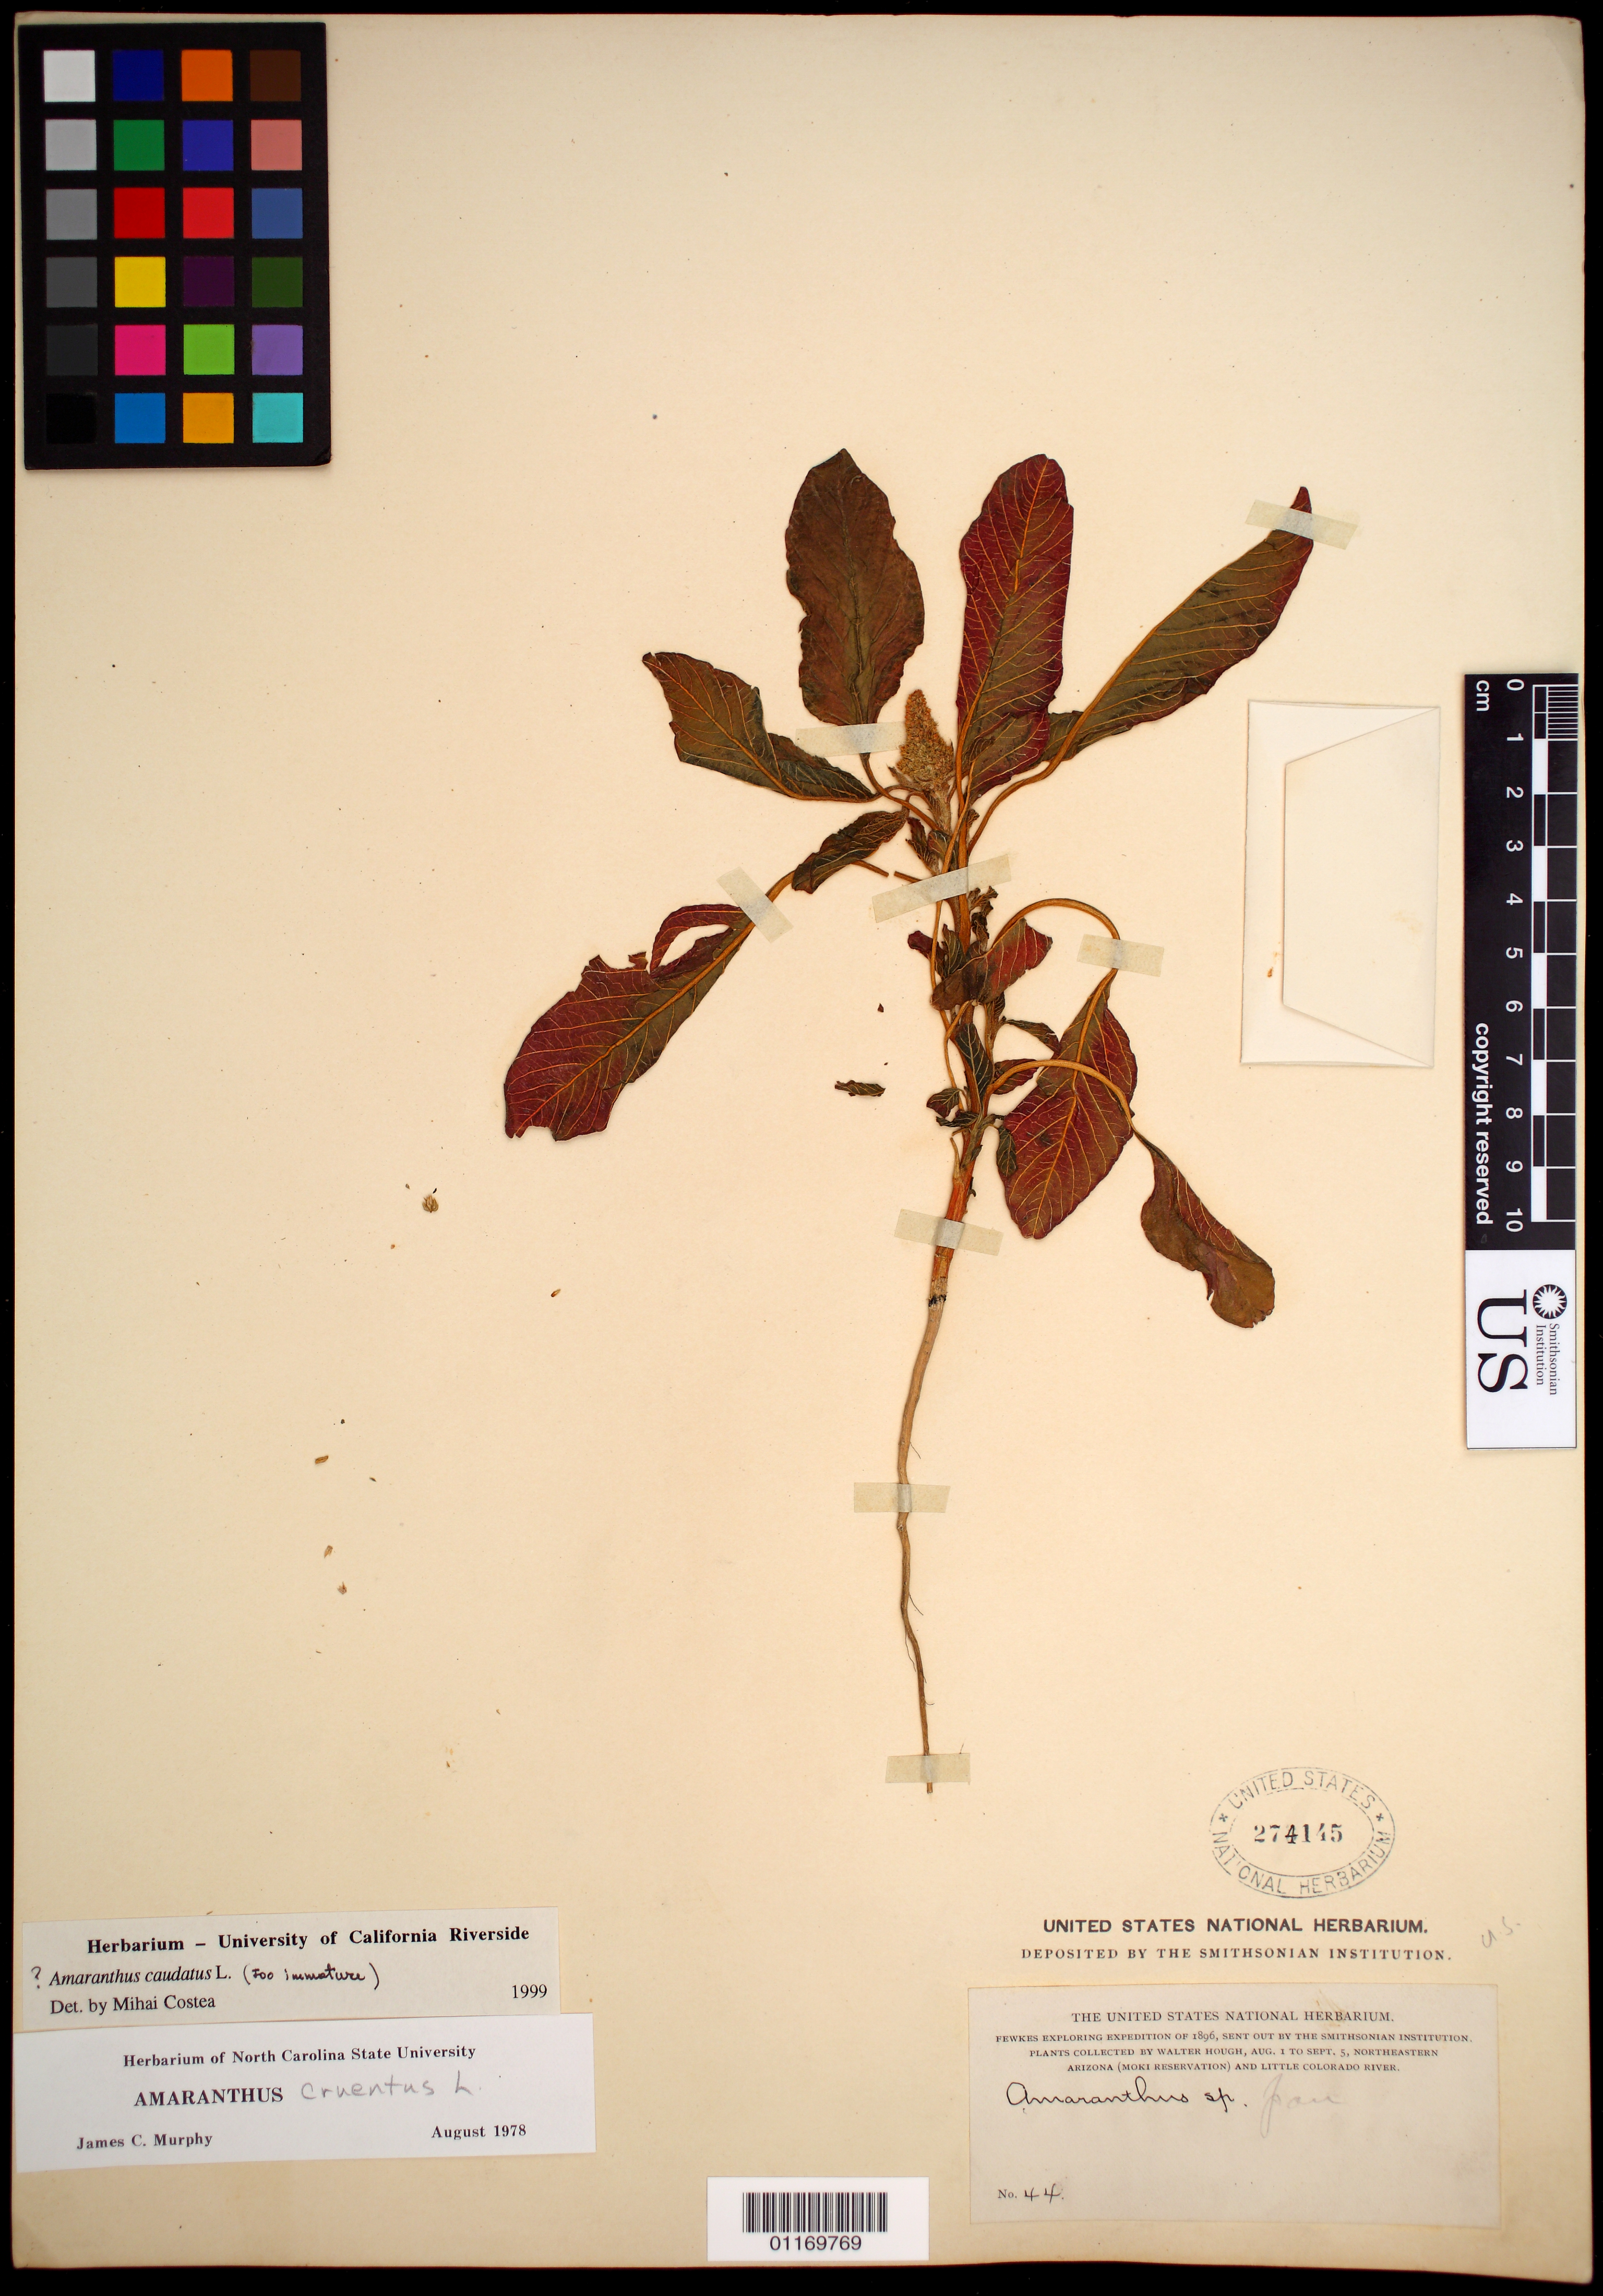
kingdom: Plantae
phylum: Tracheophyta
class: Magnoliopsida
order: Caryophyllales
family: Amaranthaceae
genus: Amaranthus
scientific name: Amaranthus caudatus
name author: L.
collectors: W. Hough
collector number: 44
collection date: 1896-08-01/1896-09-05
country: United States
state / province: Arizona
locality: Northeastern Arizona (Moki Reservation) and Little Colorado River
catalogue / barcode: US 274145